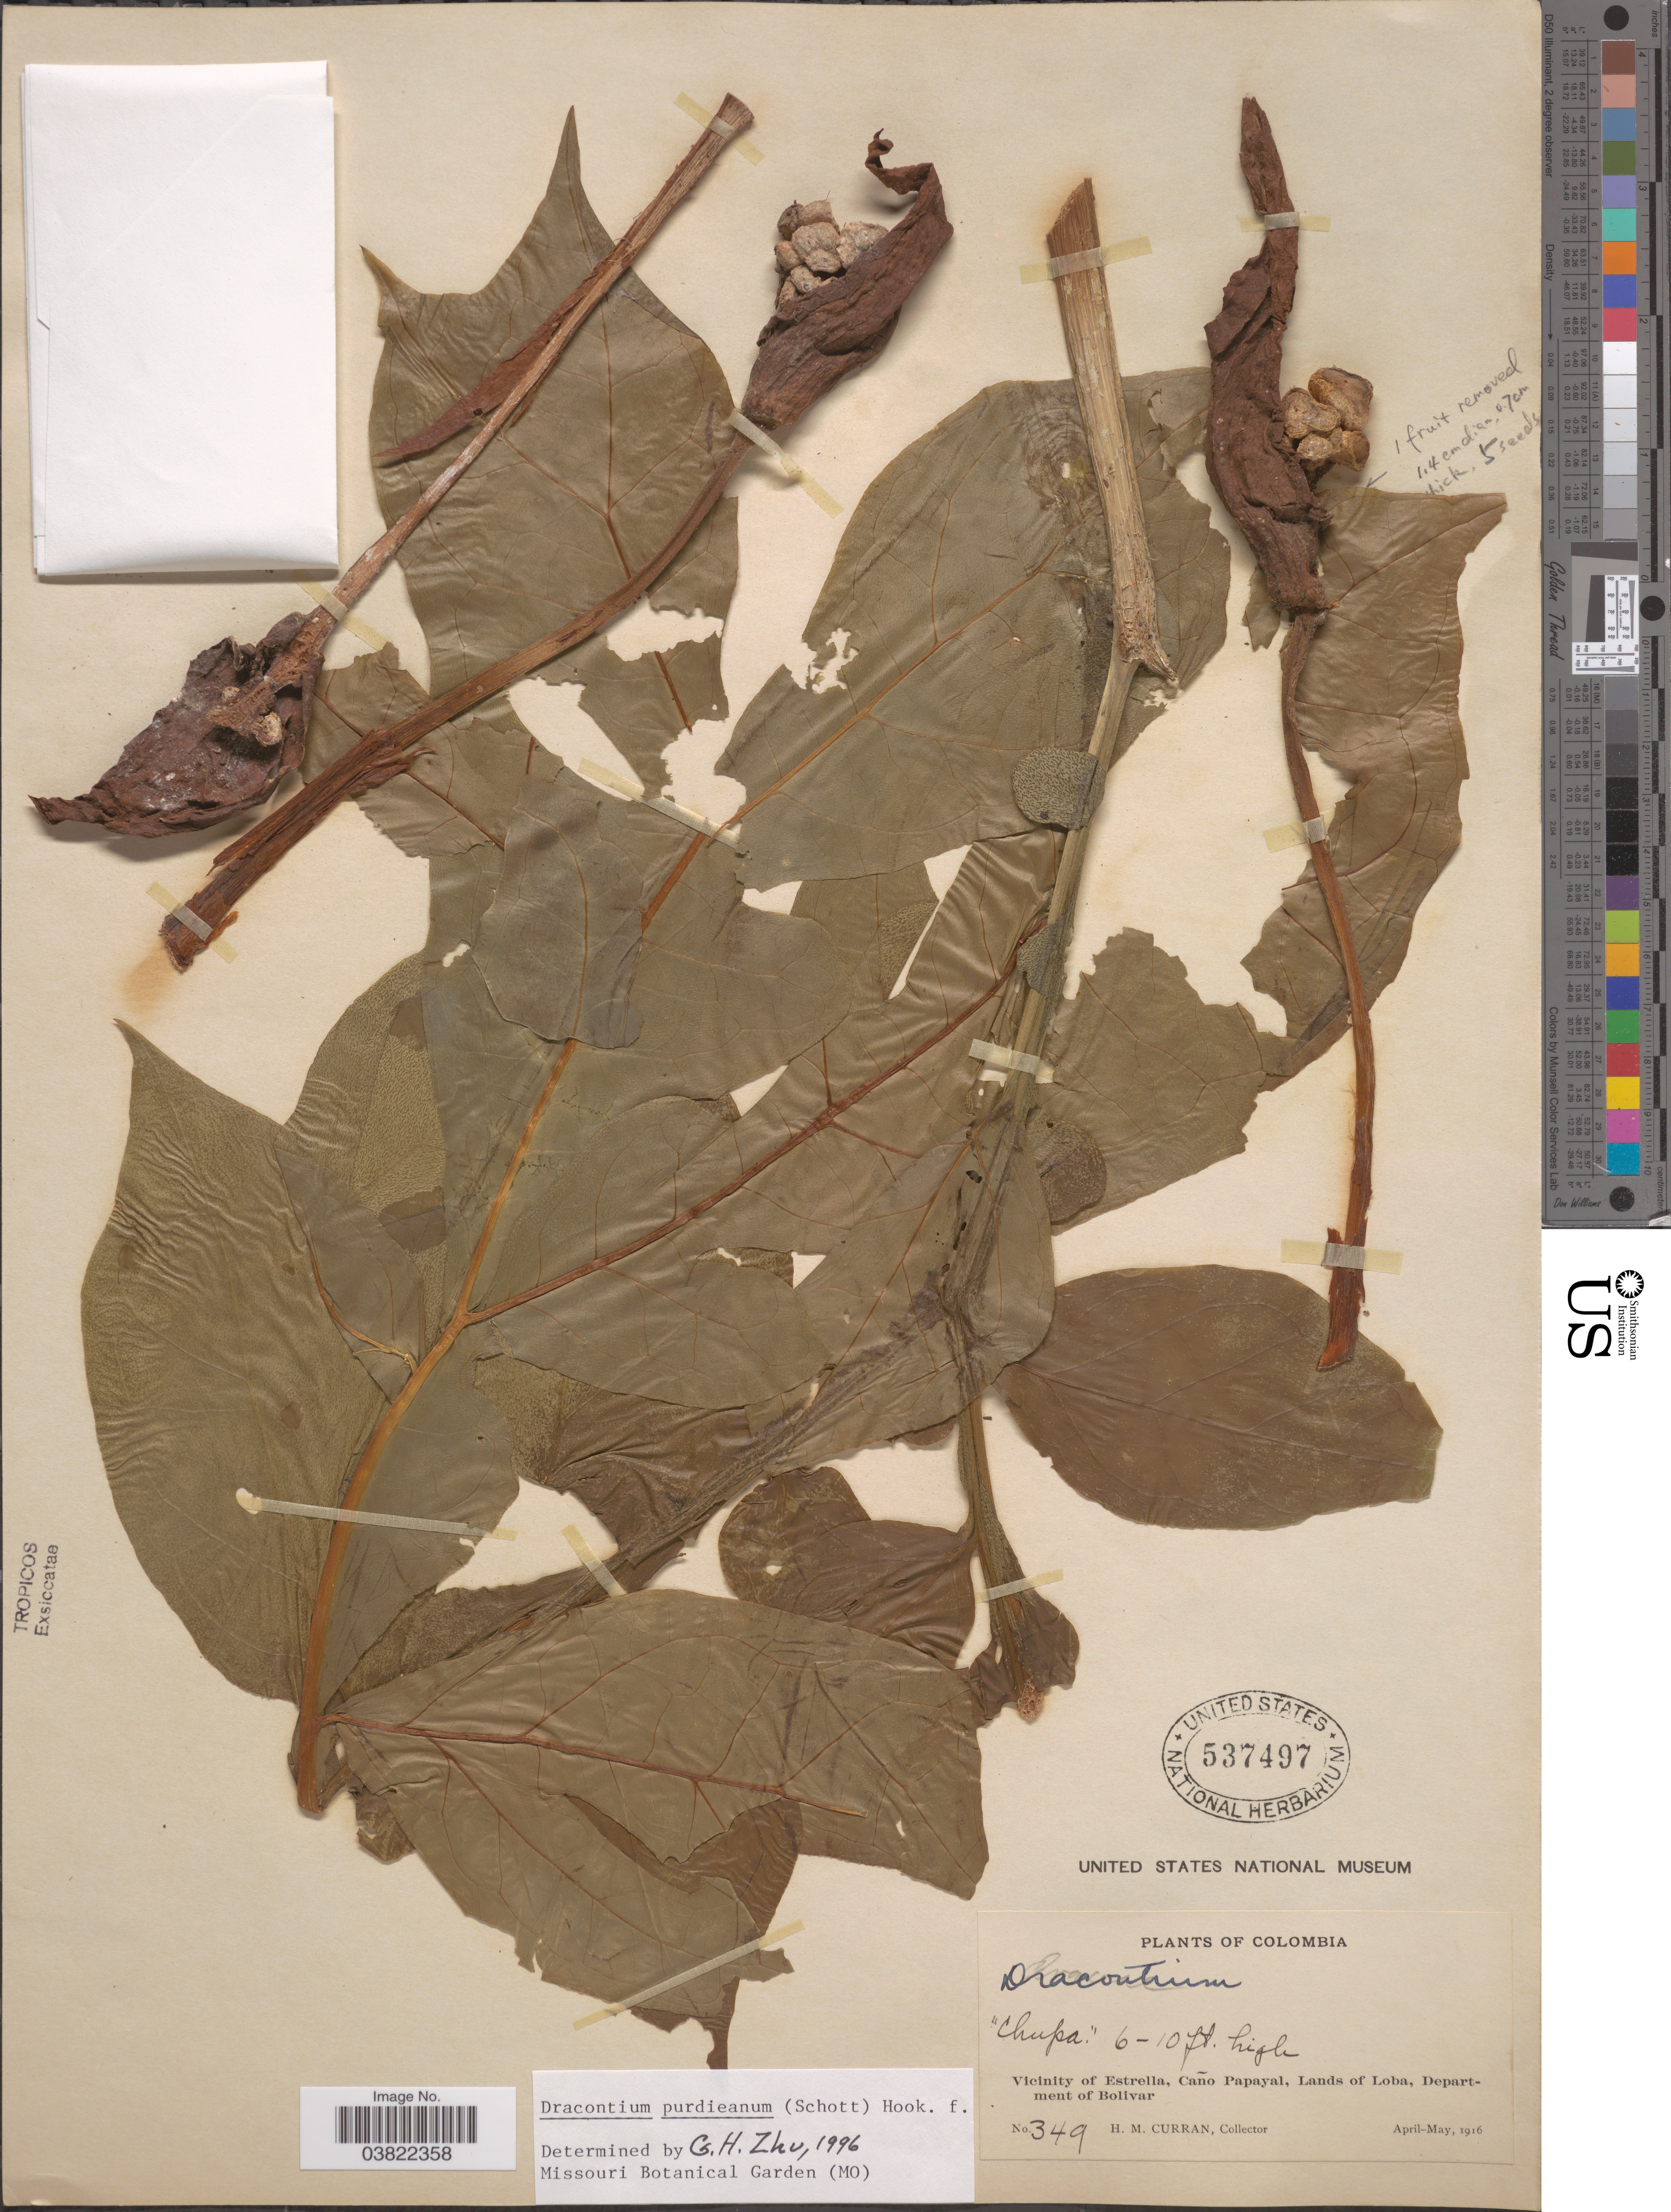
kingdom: Plantae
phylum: Tracheophyta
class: Liliopsida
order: Alismatales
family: Araceae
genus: Dracontium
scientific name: Dracontium purdieanum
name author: (Schott) Engl.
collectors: H. M. Curran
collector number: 349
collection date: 1916-04/1916-05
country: Colombia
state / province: Bolívar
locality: Vicinity of Estrella, Caño Papayal, Lands of Loba, Department of Bolivar.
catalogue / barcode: US 537497